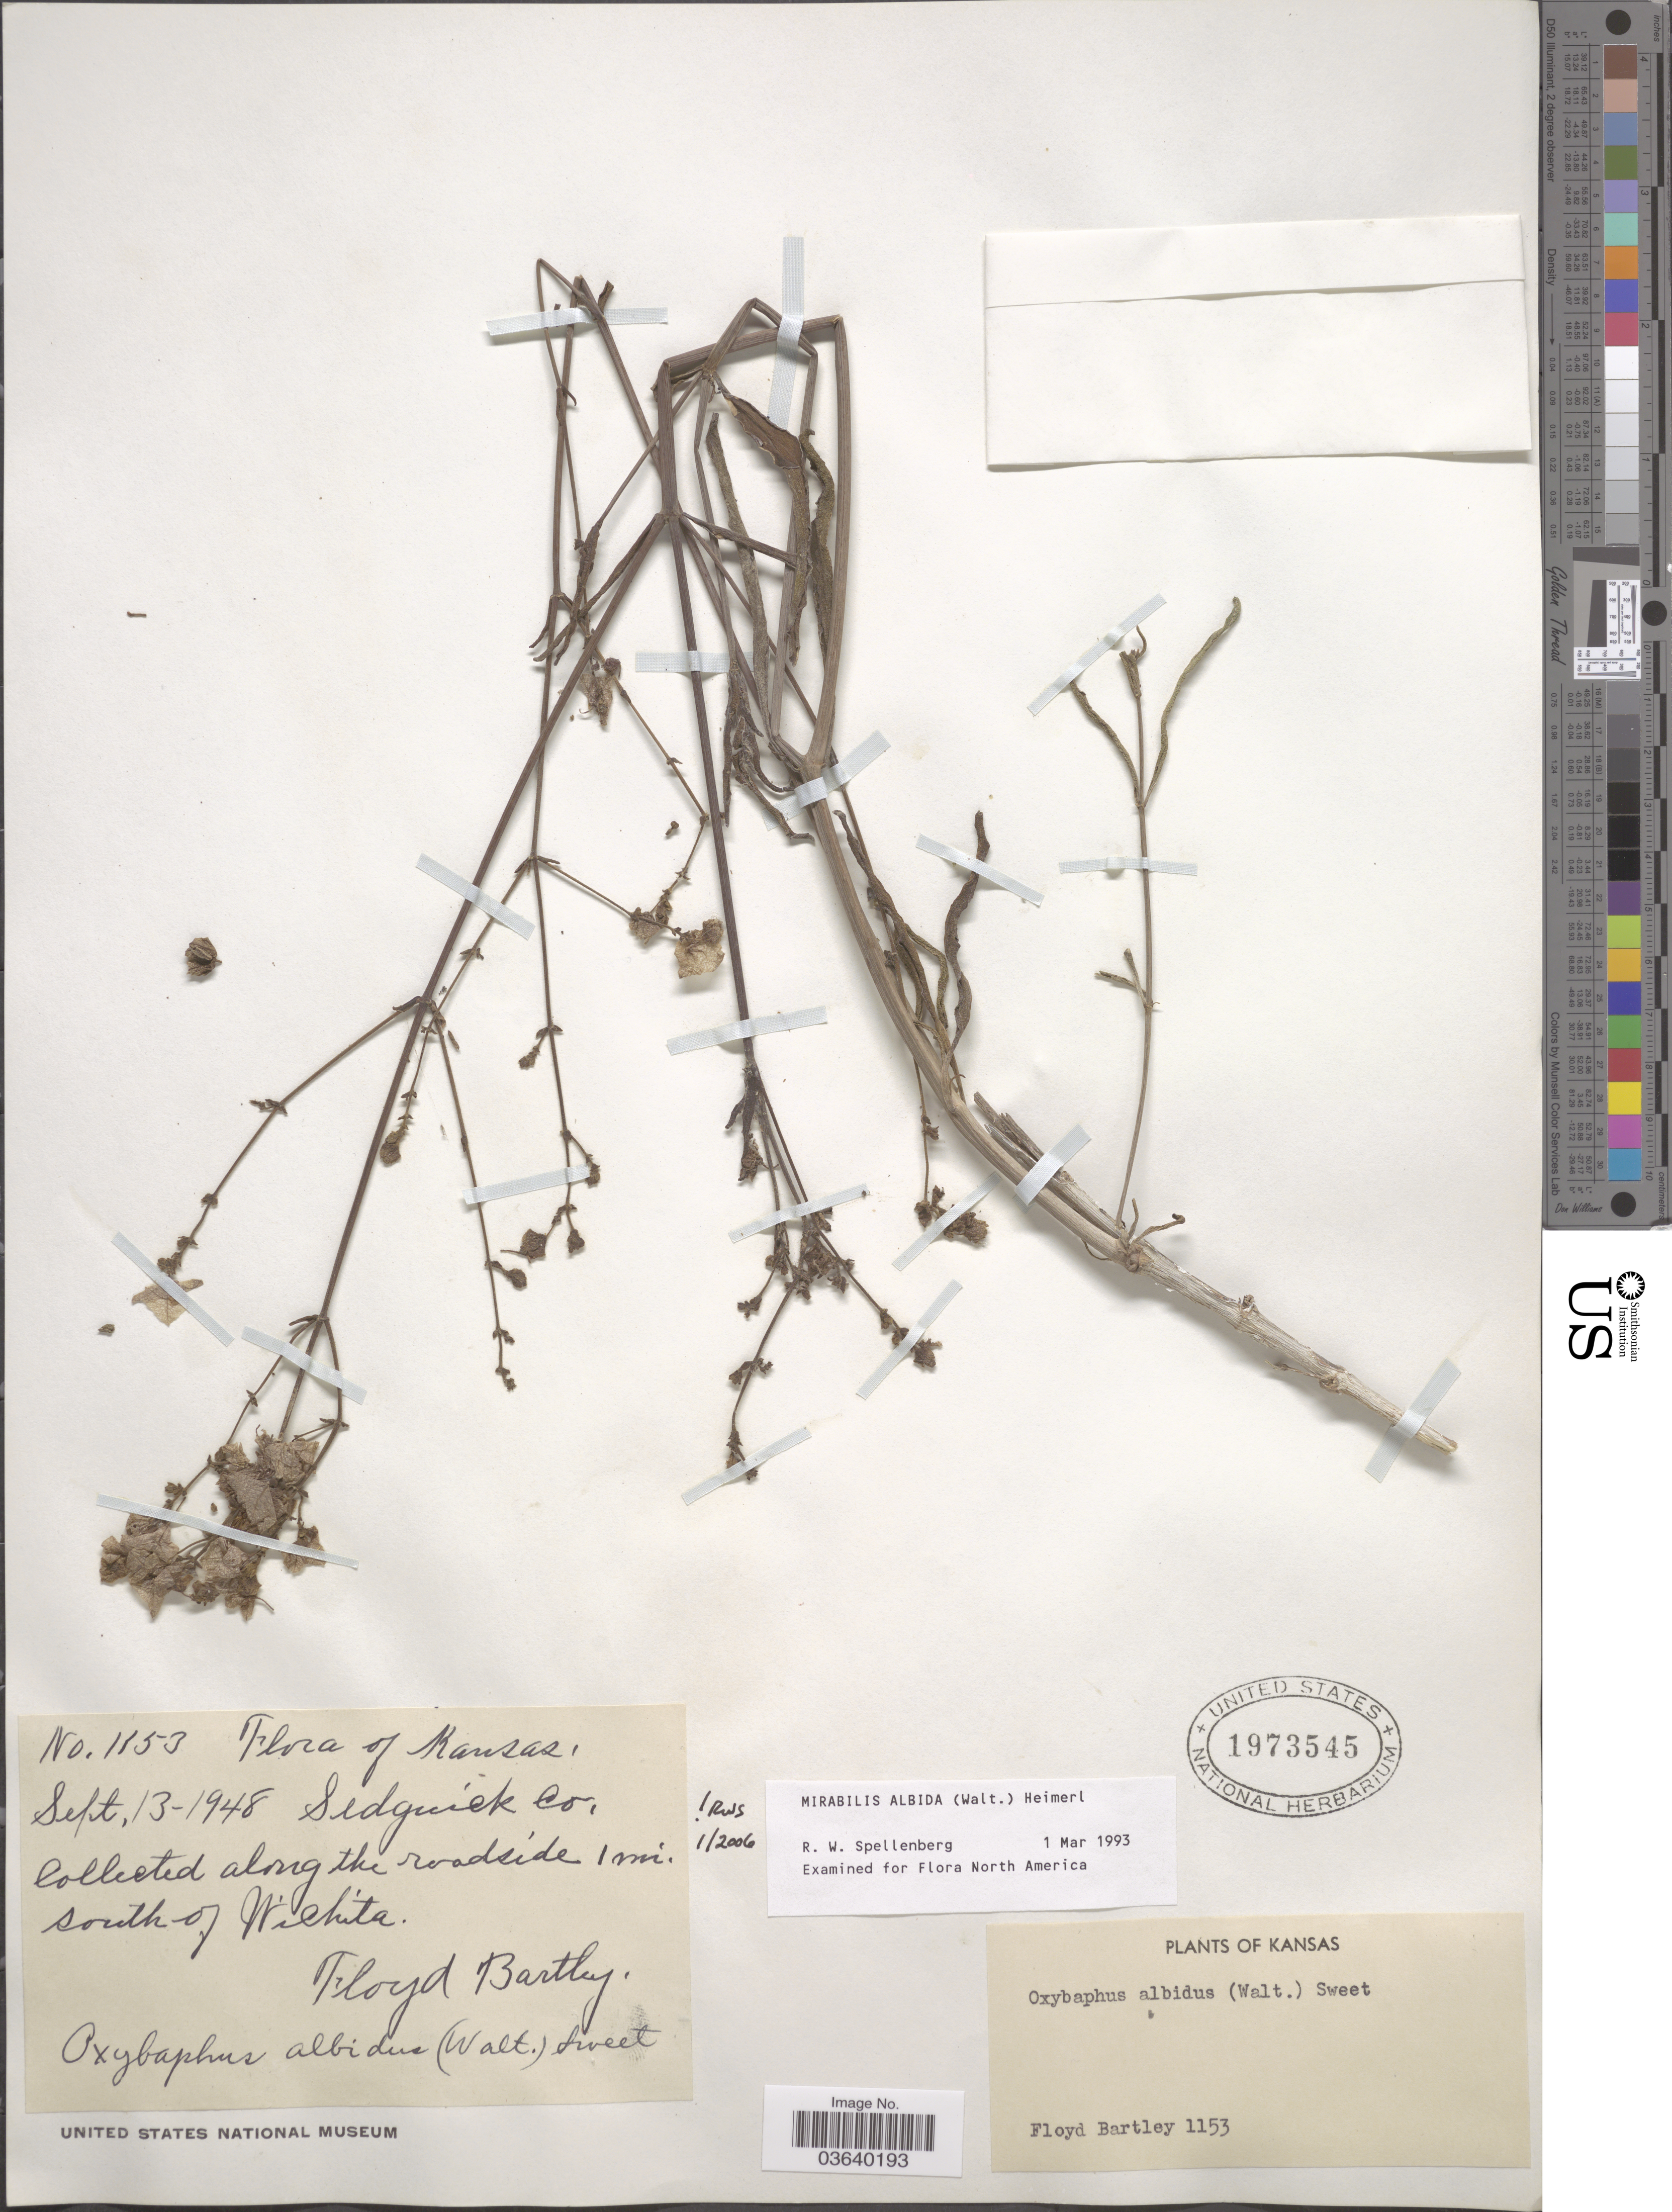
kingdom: Plantae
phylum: Tracheophyta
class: Magnoliopsida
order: Caryophyllales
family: Nyctaginaceae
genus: Mirabilis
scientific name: Mirabilis albida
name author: (Walter) Heimerl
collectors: F. Bartley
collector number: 1153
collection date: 1948-09-13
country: United States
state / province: Kansas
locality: Sedgwick Co. Along the roadside 1 mi. south of Wichita.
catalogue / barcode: US 1973545